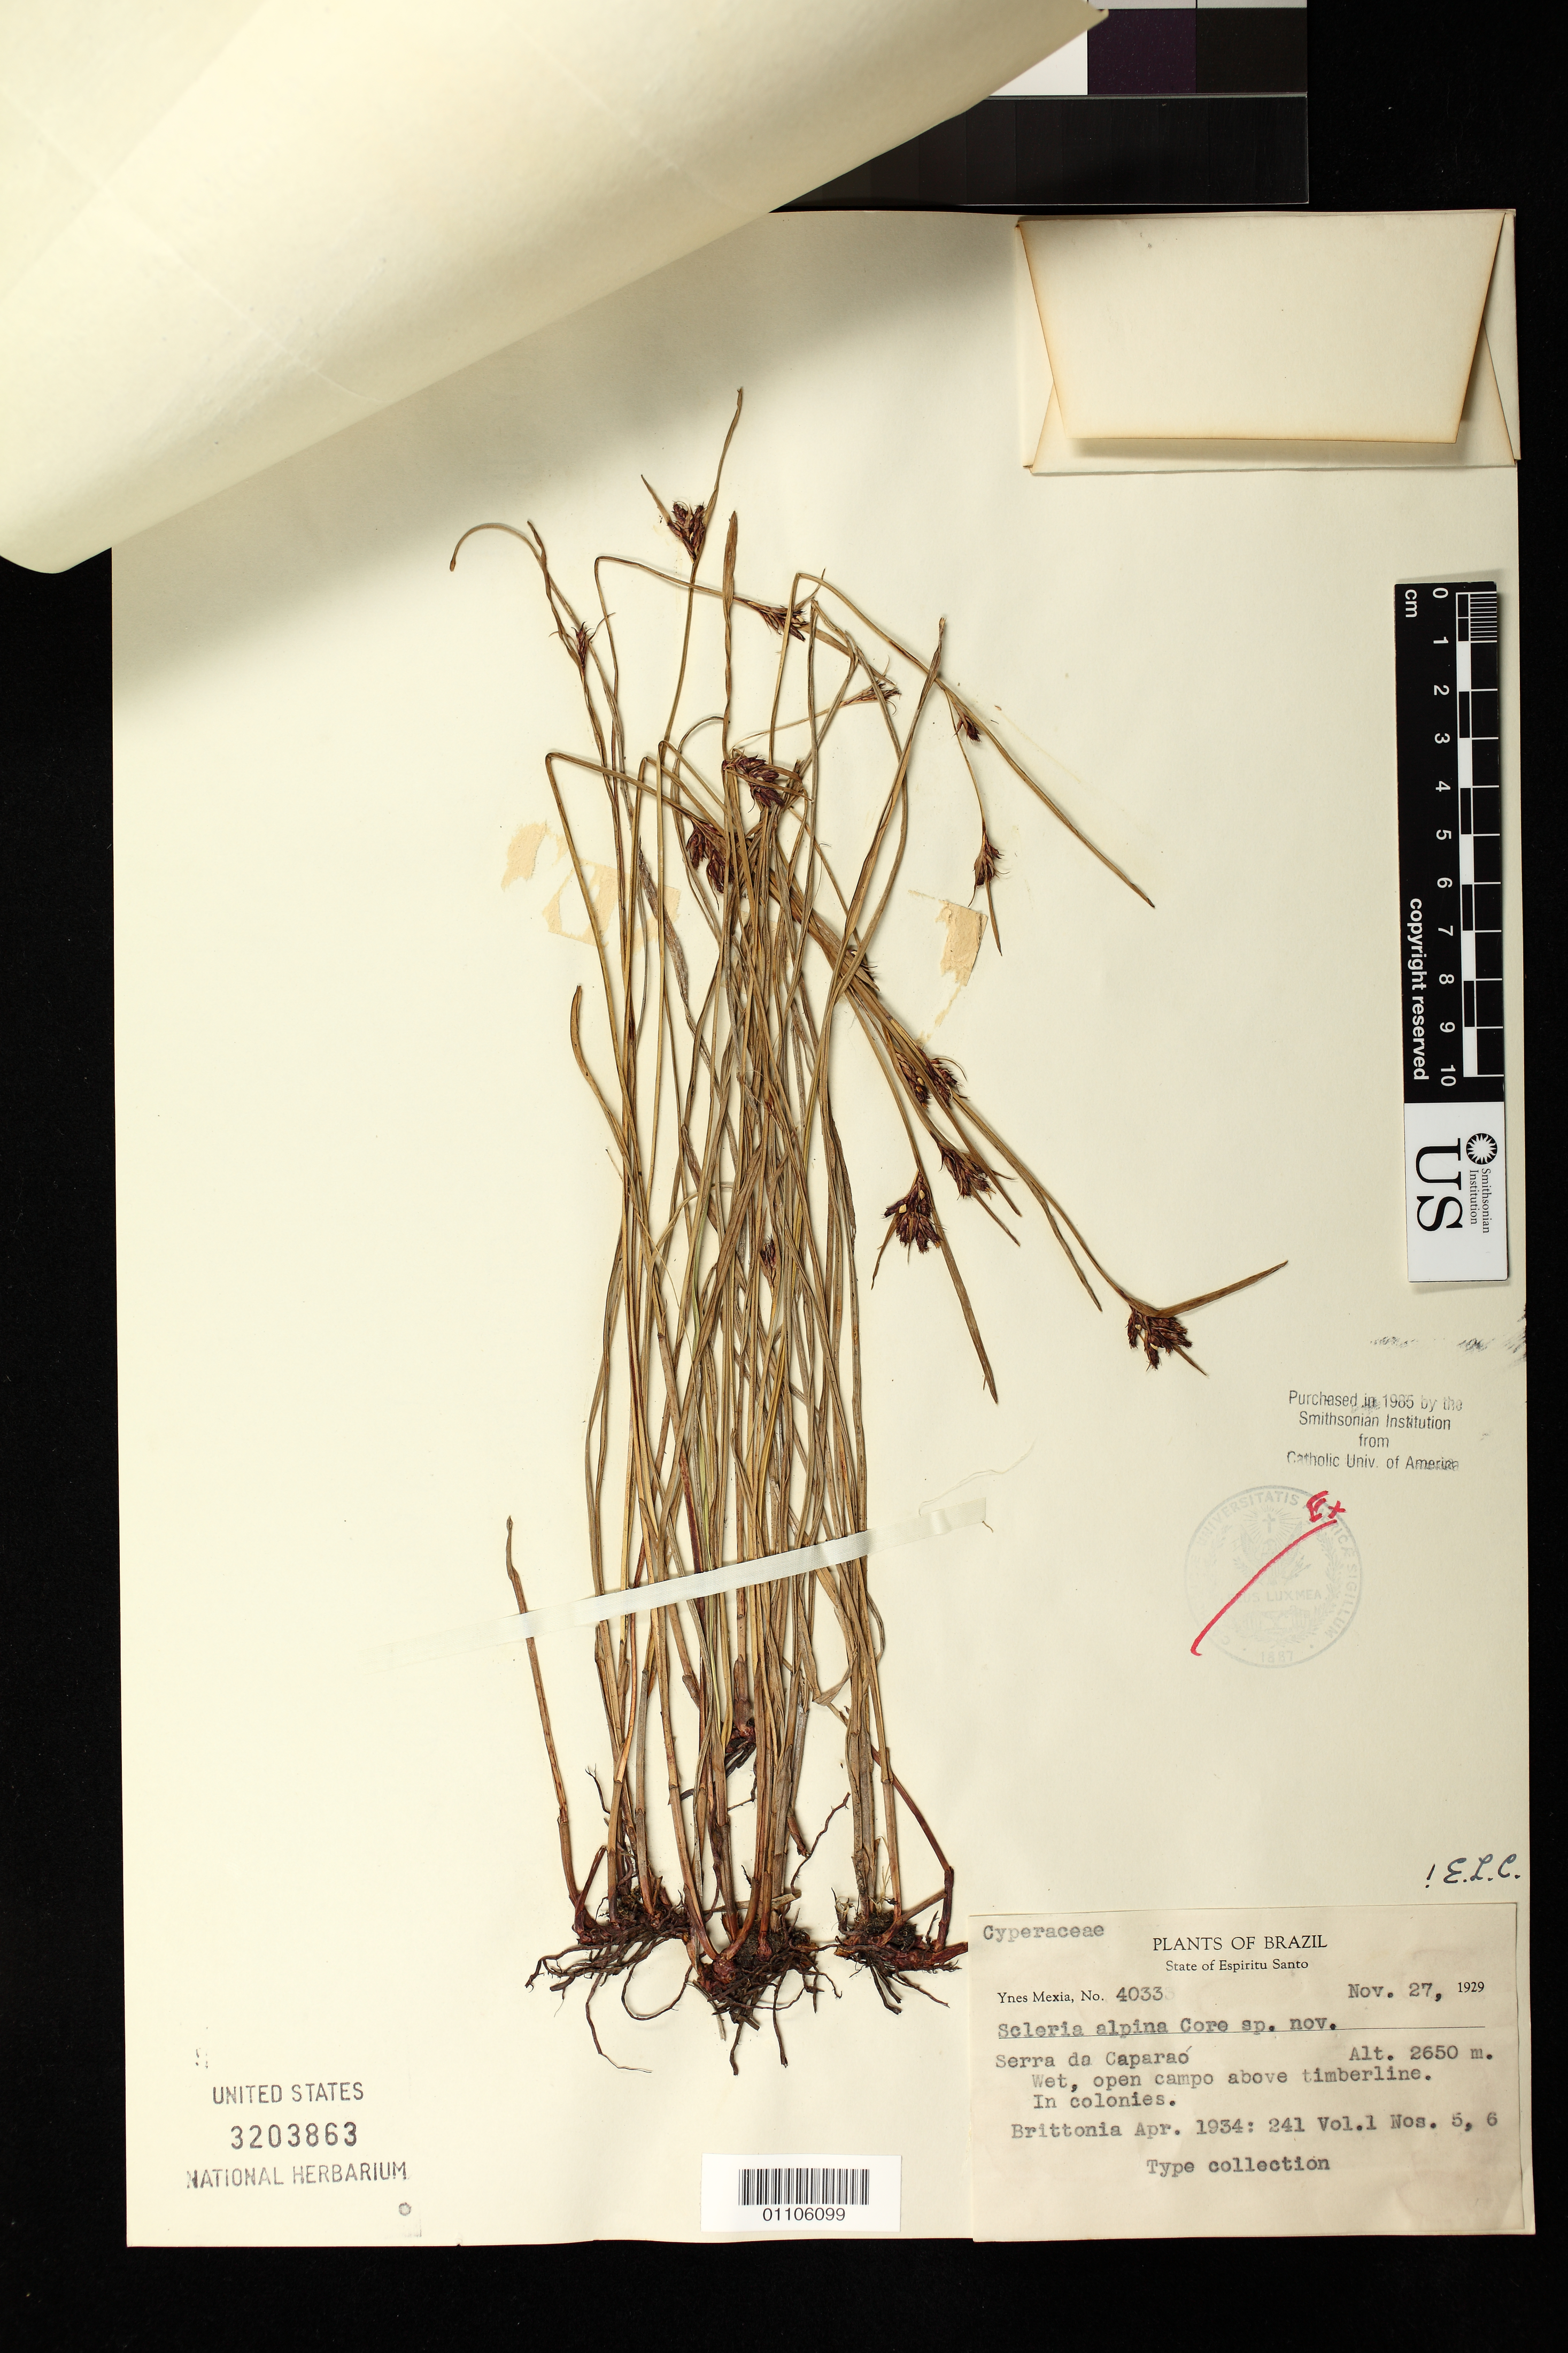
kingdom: Plantae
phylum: Tracheophyta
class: Liliopsida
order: Poales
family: Cyperaceae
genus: Scleria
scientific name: Scleria alpina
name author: Core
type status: Isotype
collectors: Y. Mexia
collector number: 4033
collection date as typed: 27 Nov 1929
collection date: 1929-11-27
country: Brazil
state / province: Espírito Santo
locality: Serra da Caparao.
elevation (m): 2650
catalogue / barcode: US 3203863